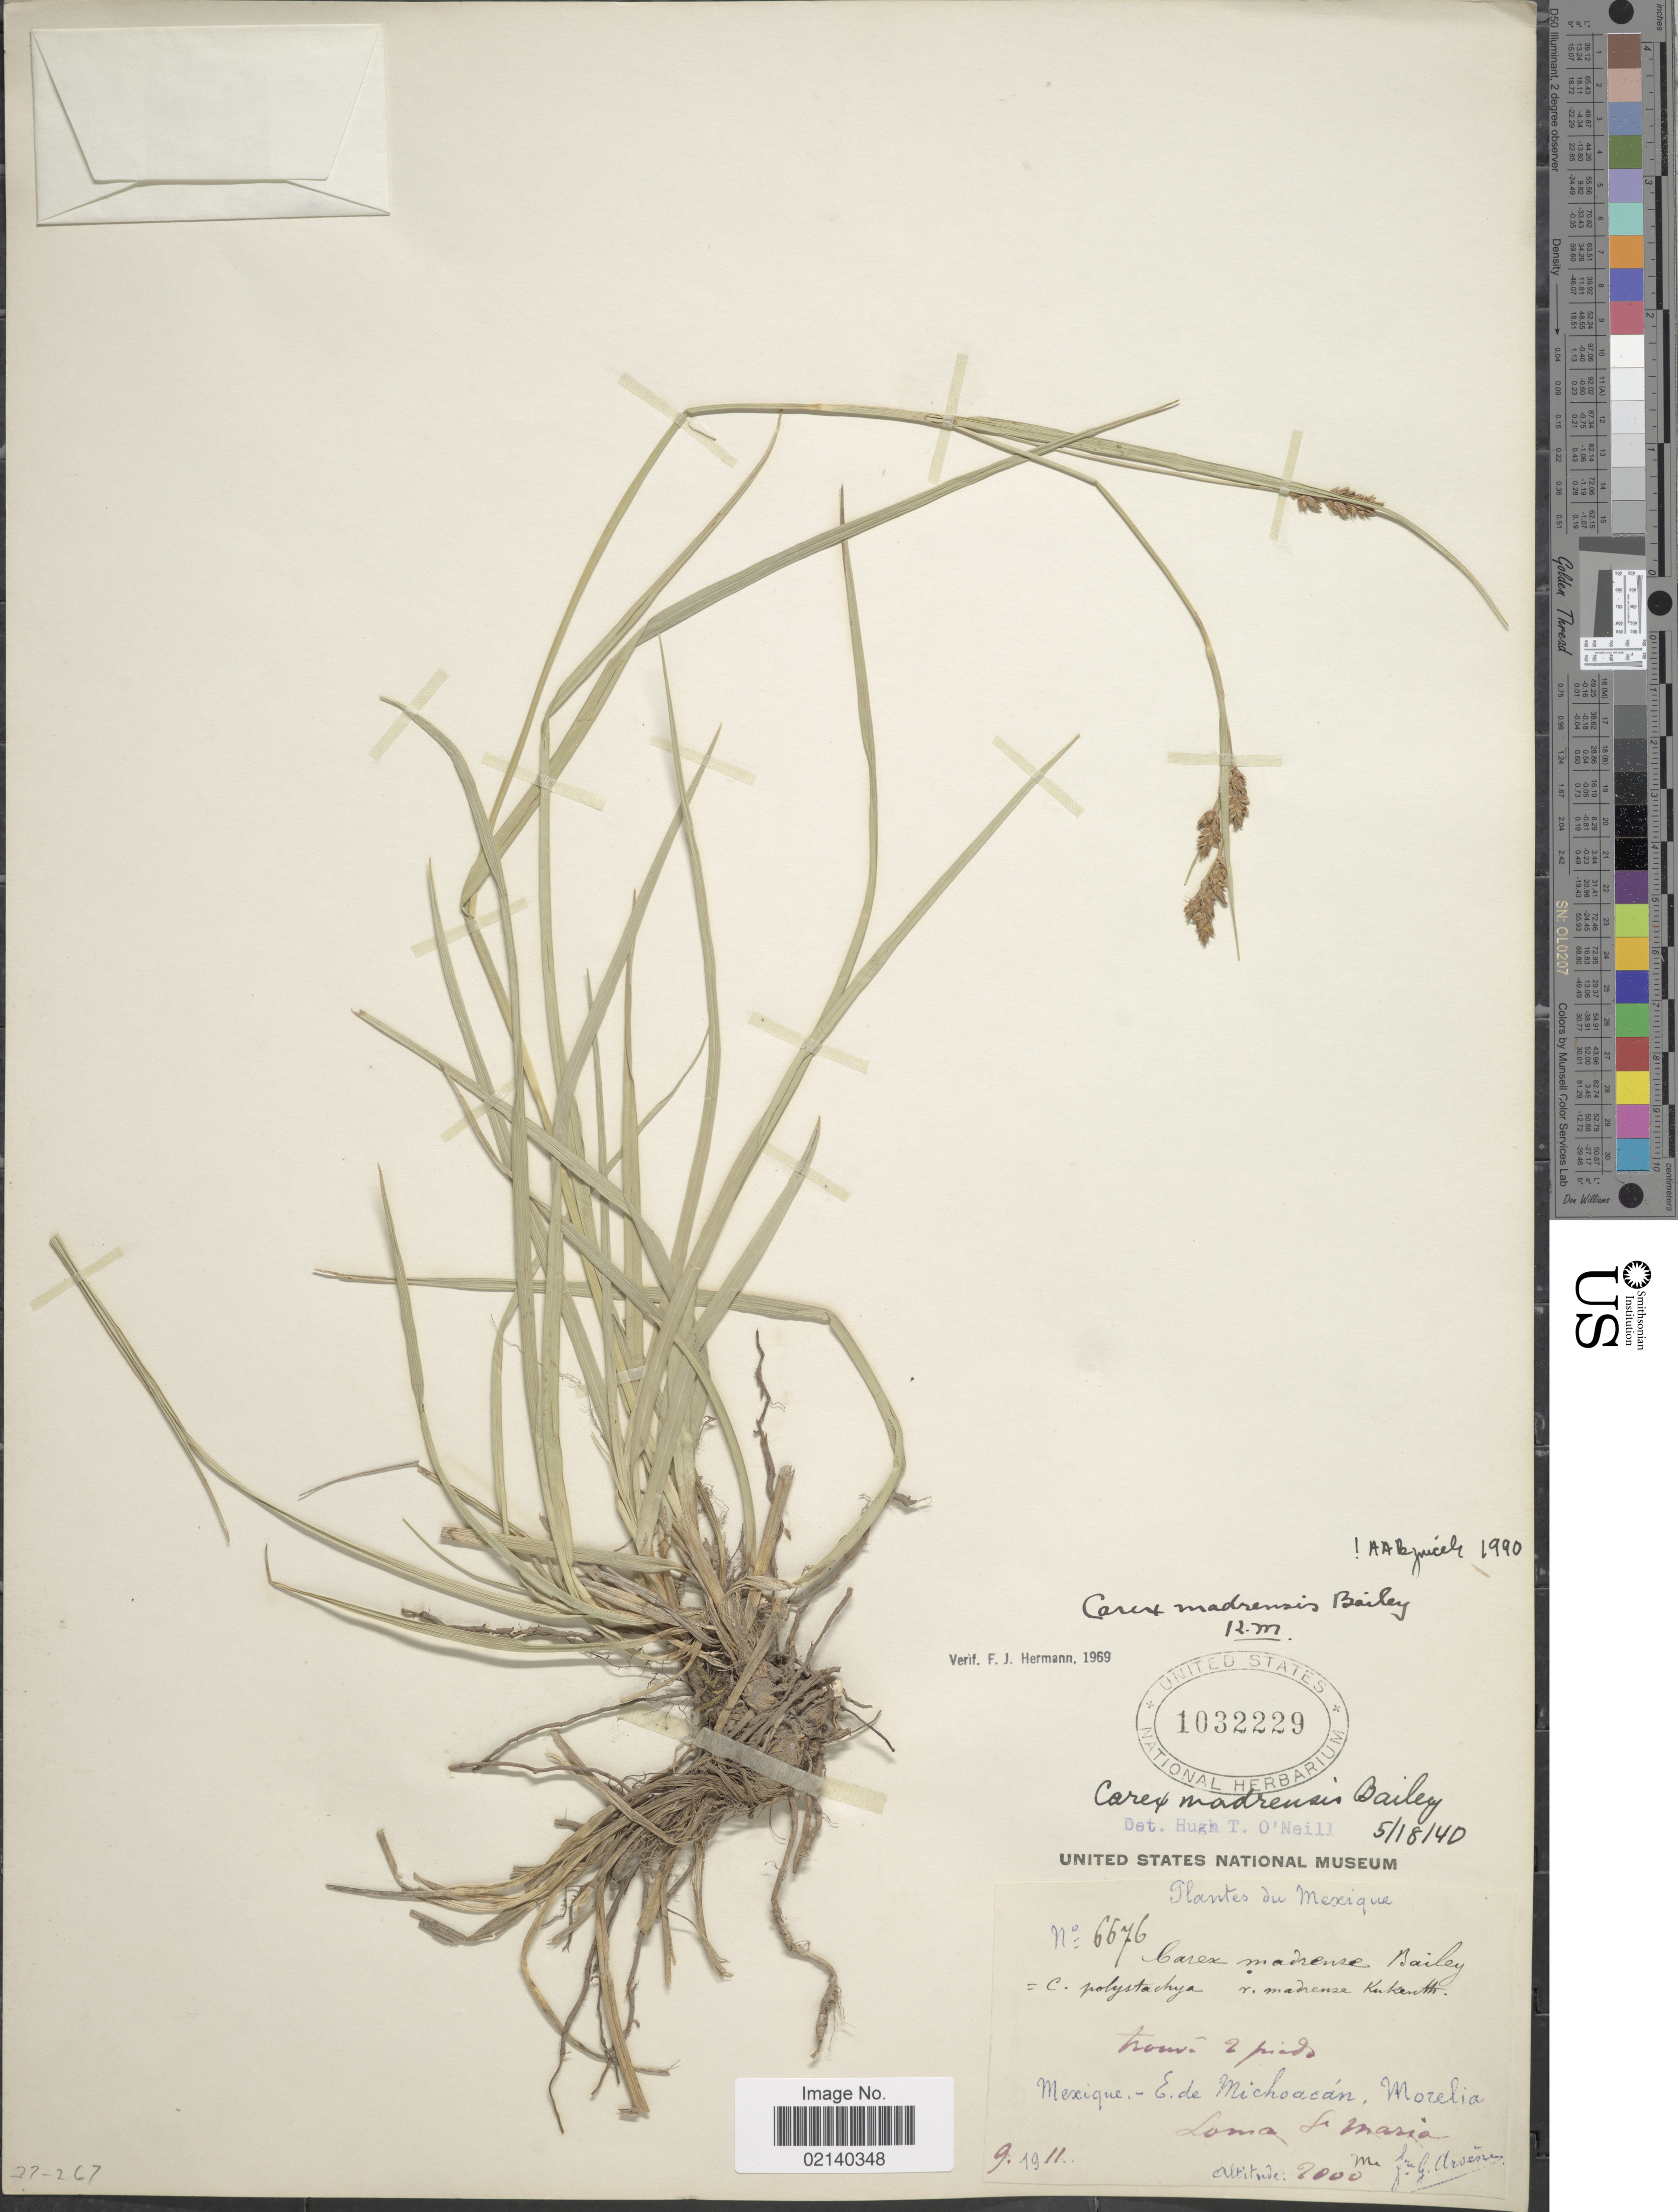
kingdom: Plantae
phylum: Tracheophyta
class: Liliopsida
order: Poales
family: Cyperaceae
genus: Carex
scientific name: Carex madrensis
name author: L.H. Bailey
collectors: Bro. G. Arsène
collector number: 6676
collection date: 1911-09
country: Mexico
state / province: Michoacán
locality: Loma St. Maria [Lomas de Santa Maria]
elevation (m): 2000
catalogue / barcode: US 1032229